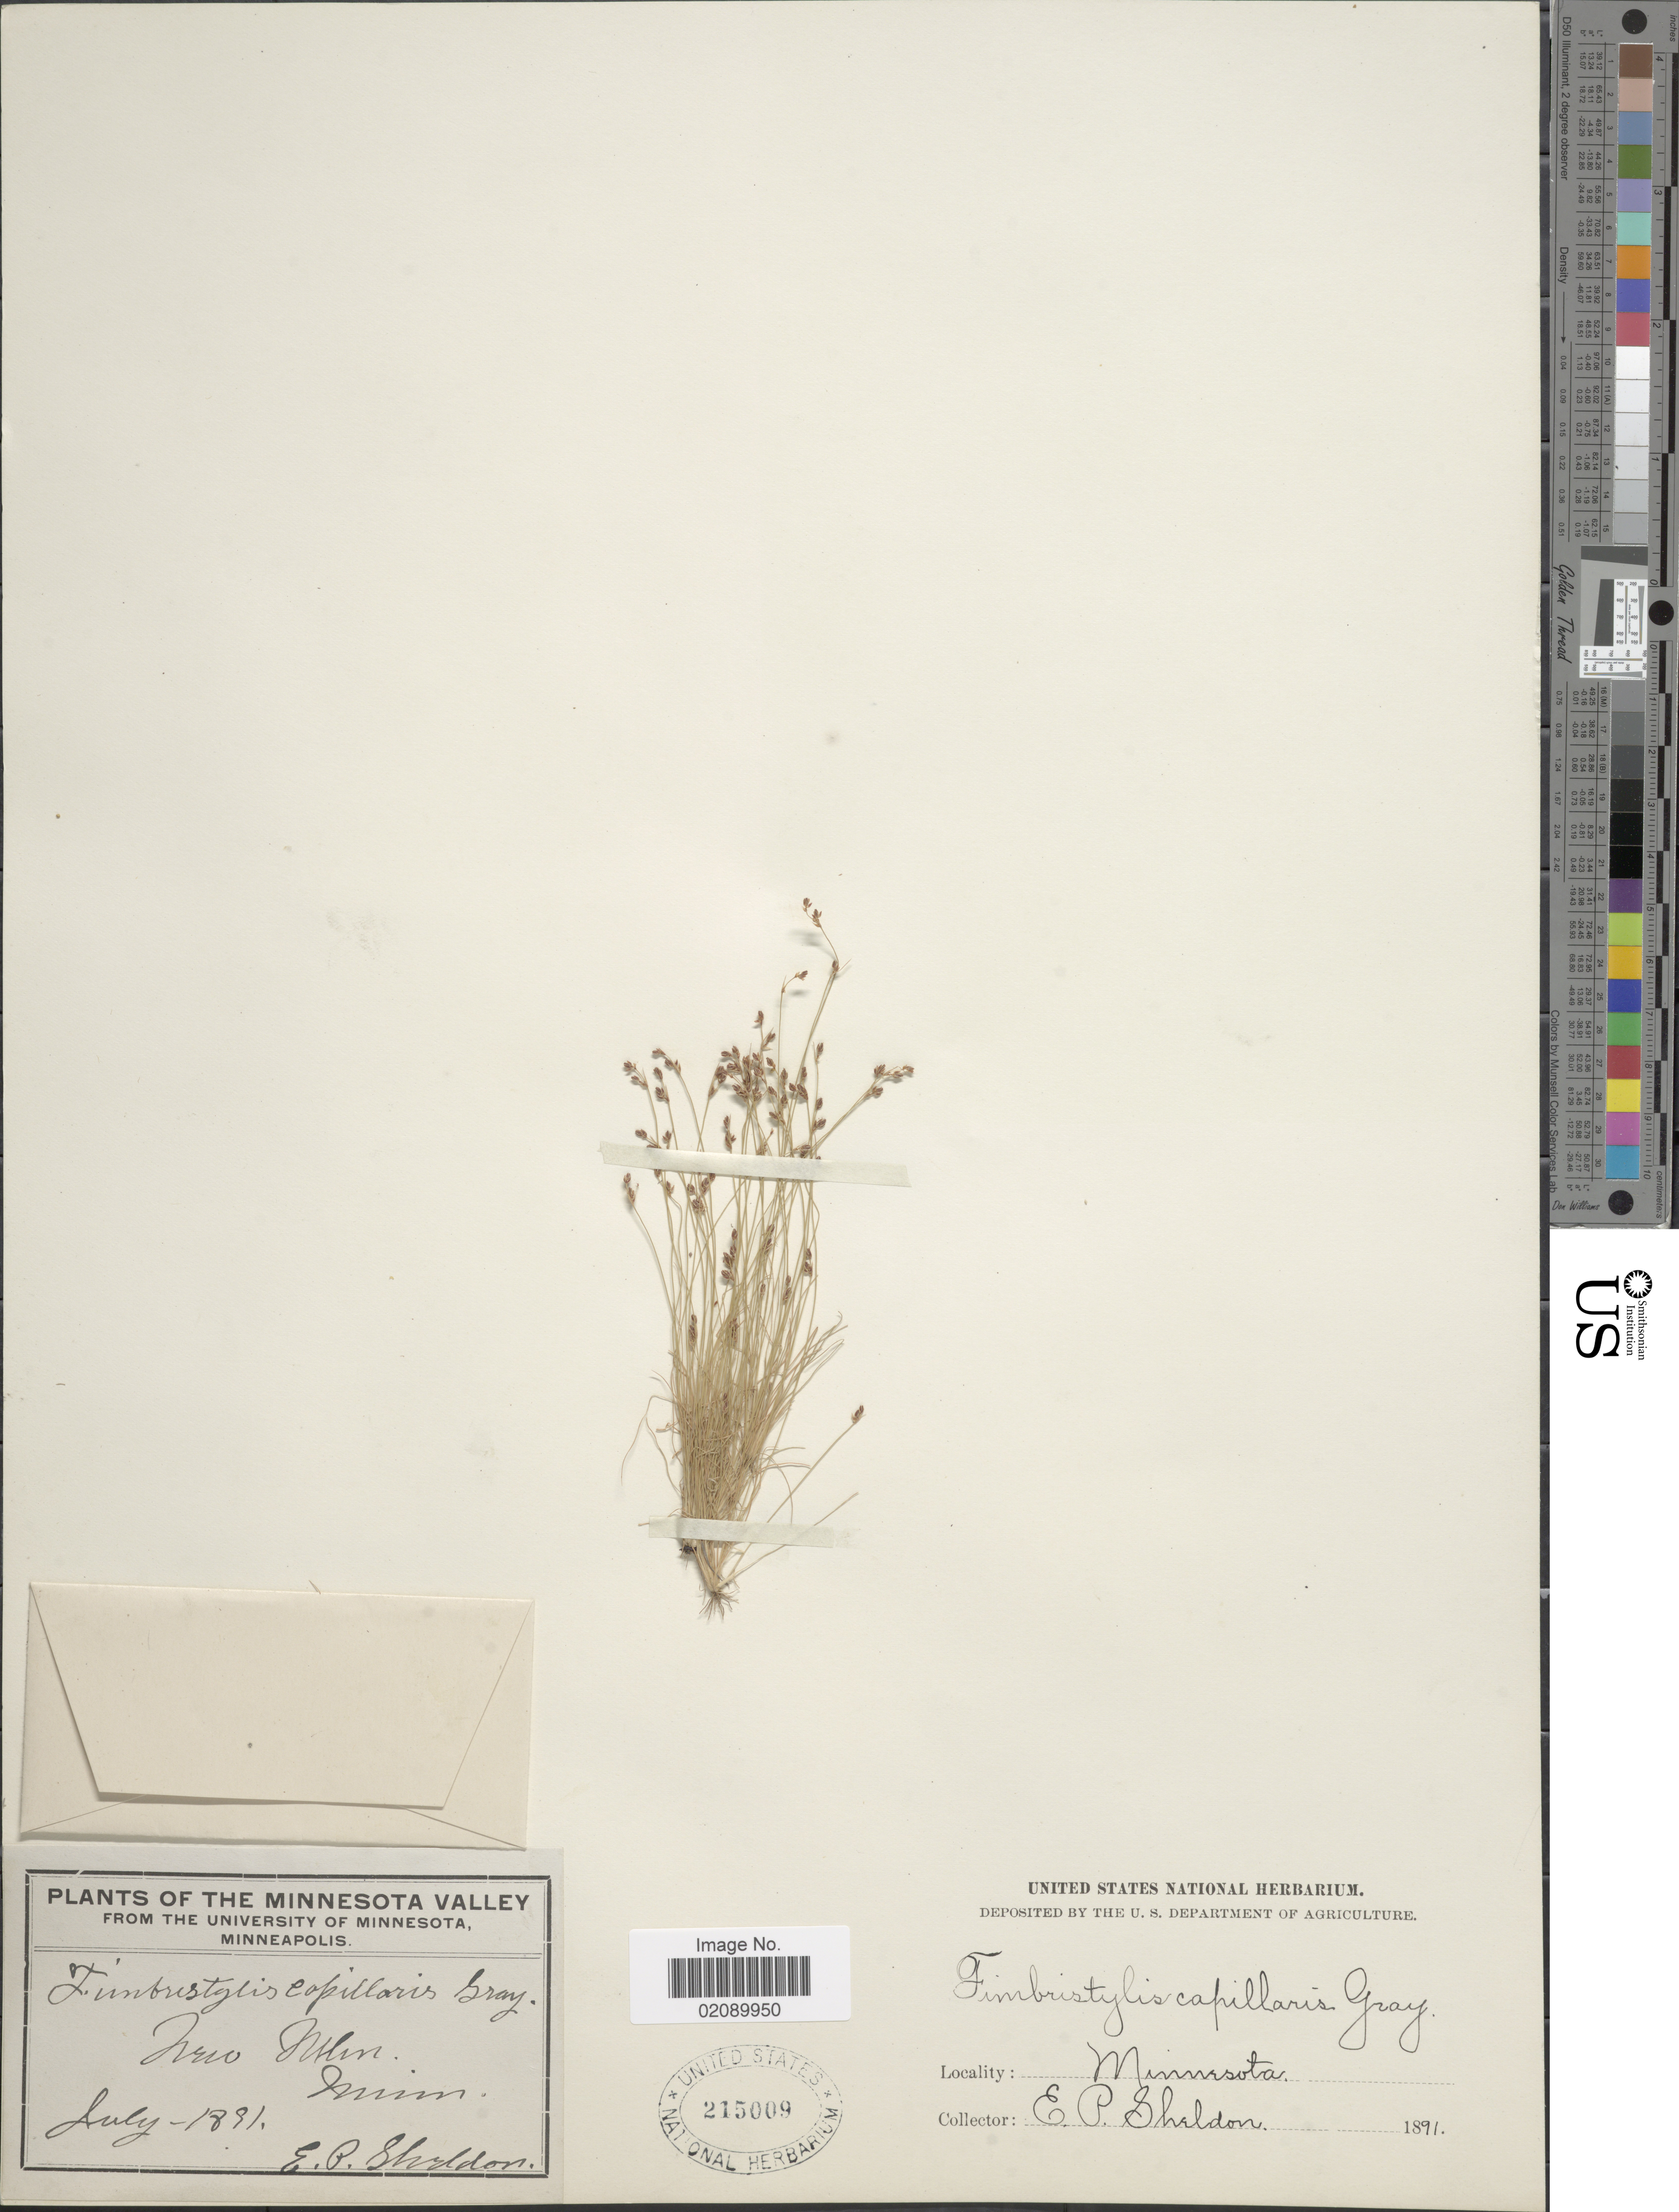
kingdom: Plantae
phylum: Tracheophyta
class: Liliopsida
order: Poales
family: Cyperaceae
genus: Bulbostylis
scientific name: Bulbostylis capillaris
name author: (L.) Kunth ex C.B. Clarke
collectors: E. P. Sheldon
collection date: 1891-07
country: United States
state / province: Minnesota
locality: New Ulm.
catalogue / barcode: US 215009